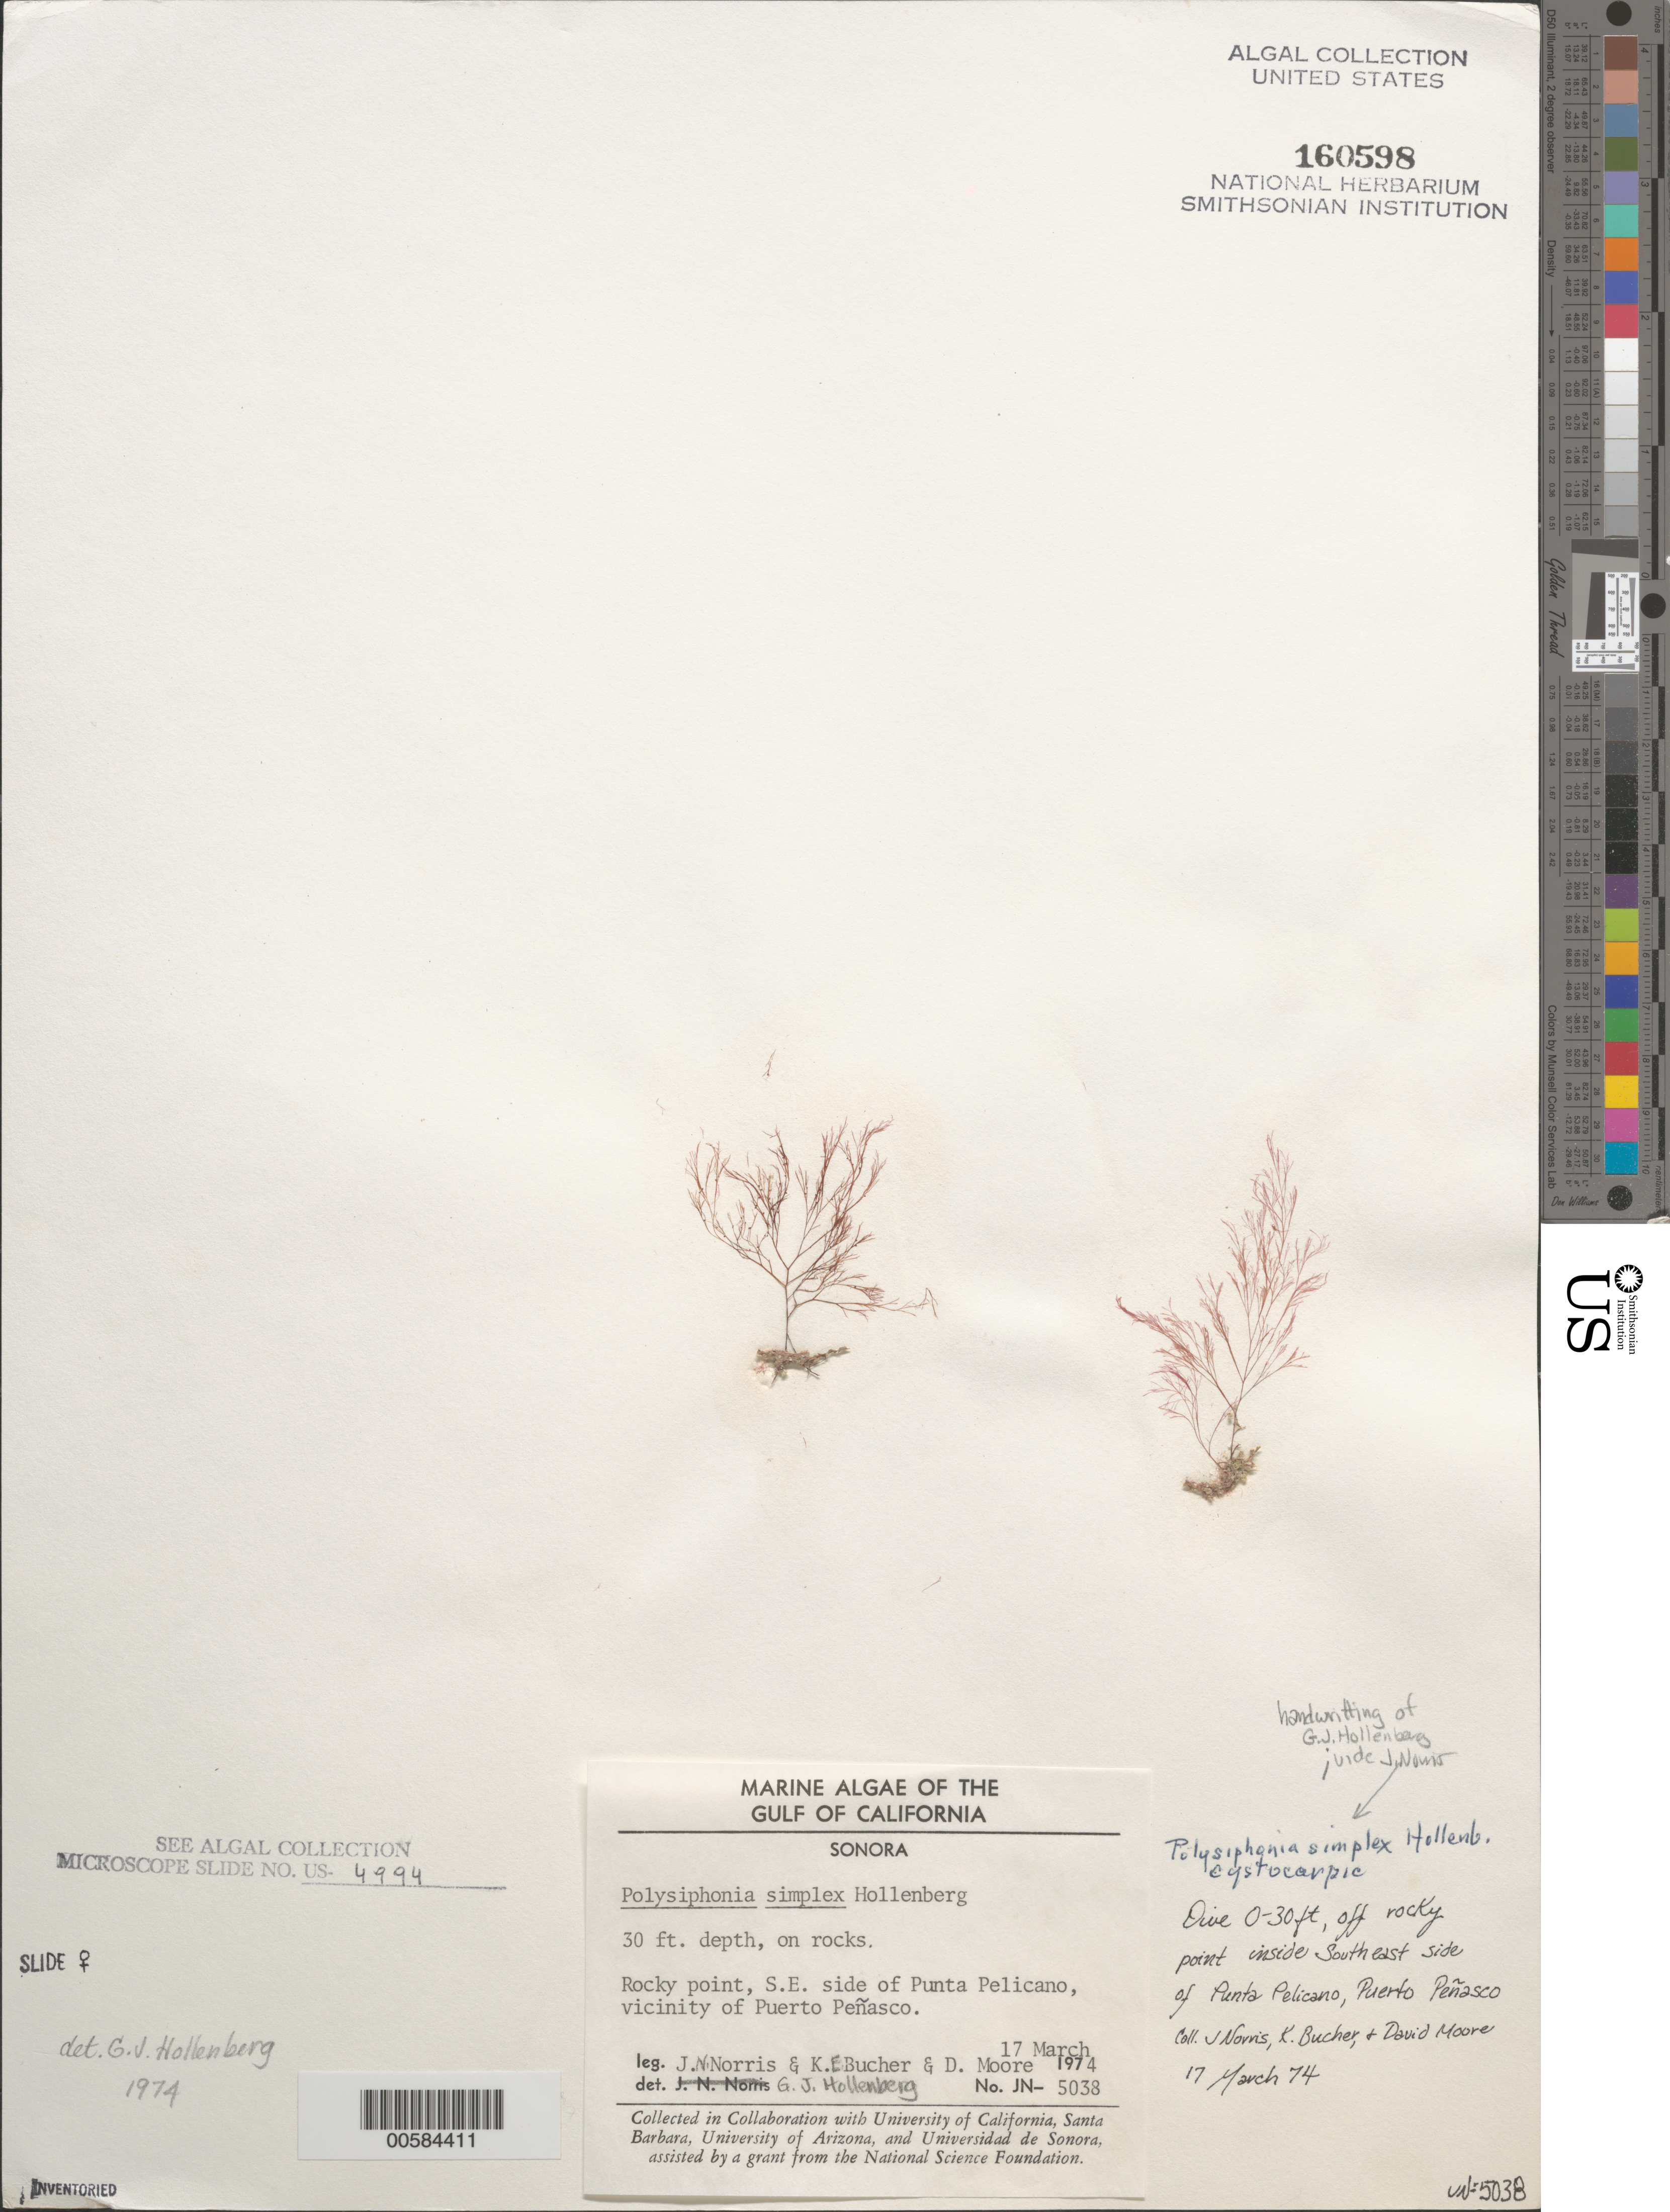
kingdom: Plantae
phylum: Rhodophyta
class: Florideophyceae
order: Ceramiales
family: Rhodomelaceae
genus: Melanothamnus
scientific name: Melanothamnus simplex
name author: (Hollenb.) Diaz-Tapia & Maggs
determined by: Algae name updating Project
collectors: J. N. Norris, K. E. Bucher & D. Moore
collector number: JN-5038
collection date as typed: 17 Mar 1974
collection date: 1974-03-17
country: Mexico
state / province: Sonora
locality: Punta Pelicano, Puerto Penasco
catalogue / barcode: US 160598